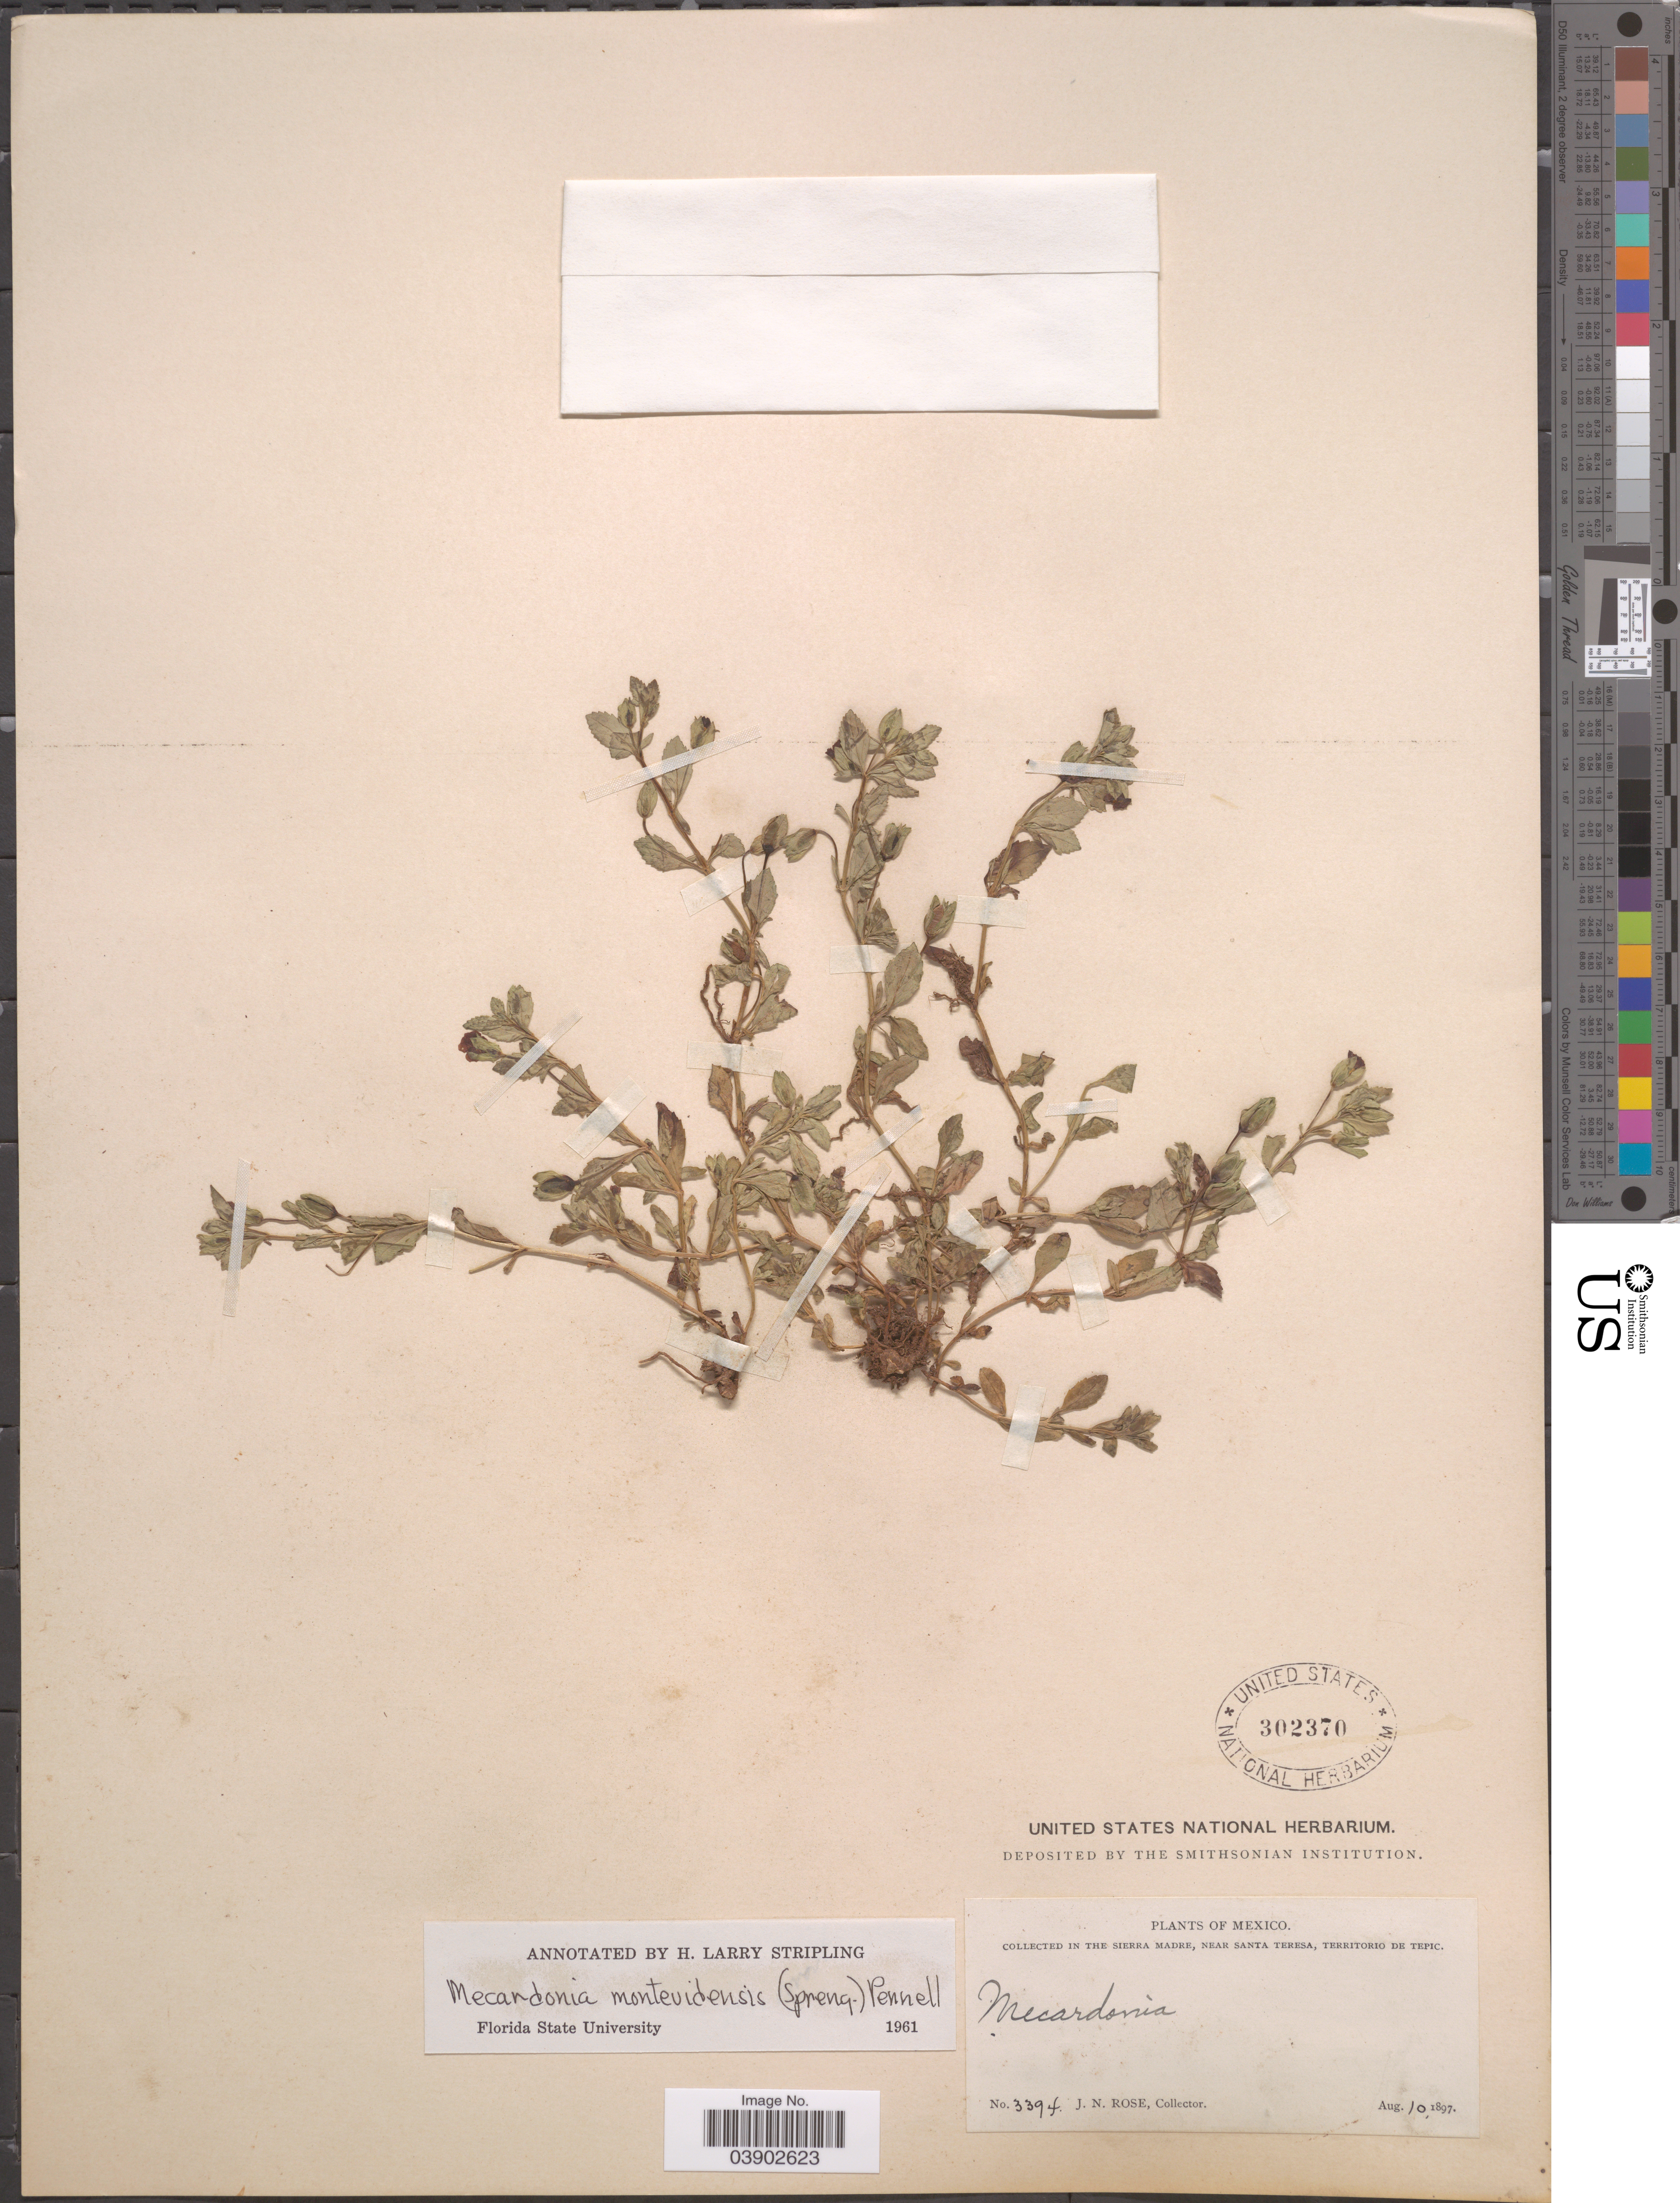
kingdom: Plantae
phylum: Tracheophyta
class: Magnoliopsida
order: Lamiales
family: Plantaginaceae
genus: Mecardonia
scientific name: Mecardonia procumbens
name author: (Mill.) Small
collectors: J. N. Rose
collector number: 3394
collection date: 1897-08-10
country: Mexico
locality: Sierra Madre, near Santa Teresa, Territorio de Tepic.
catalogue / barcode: US 302370